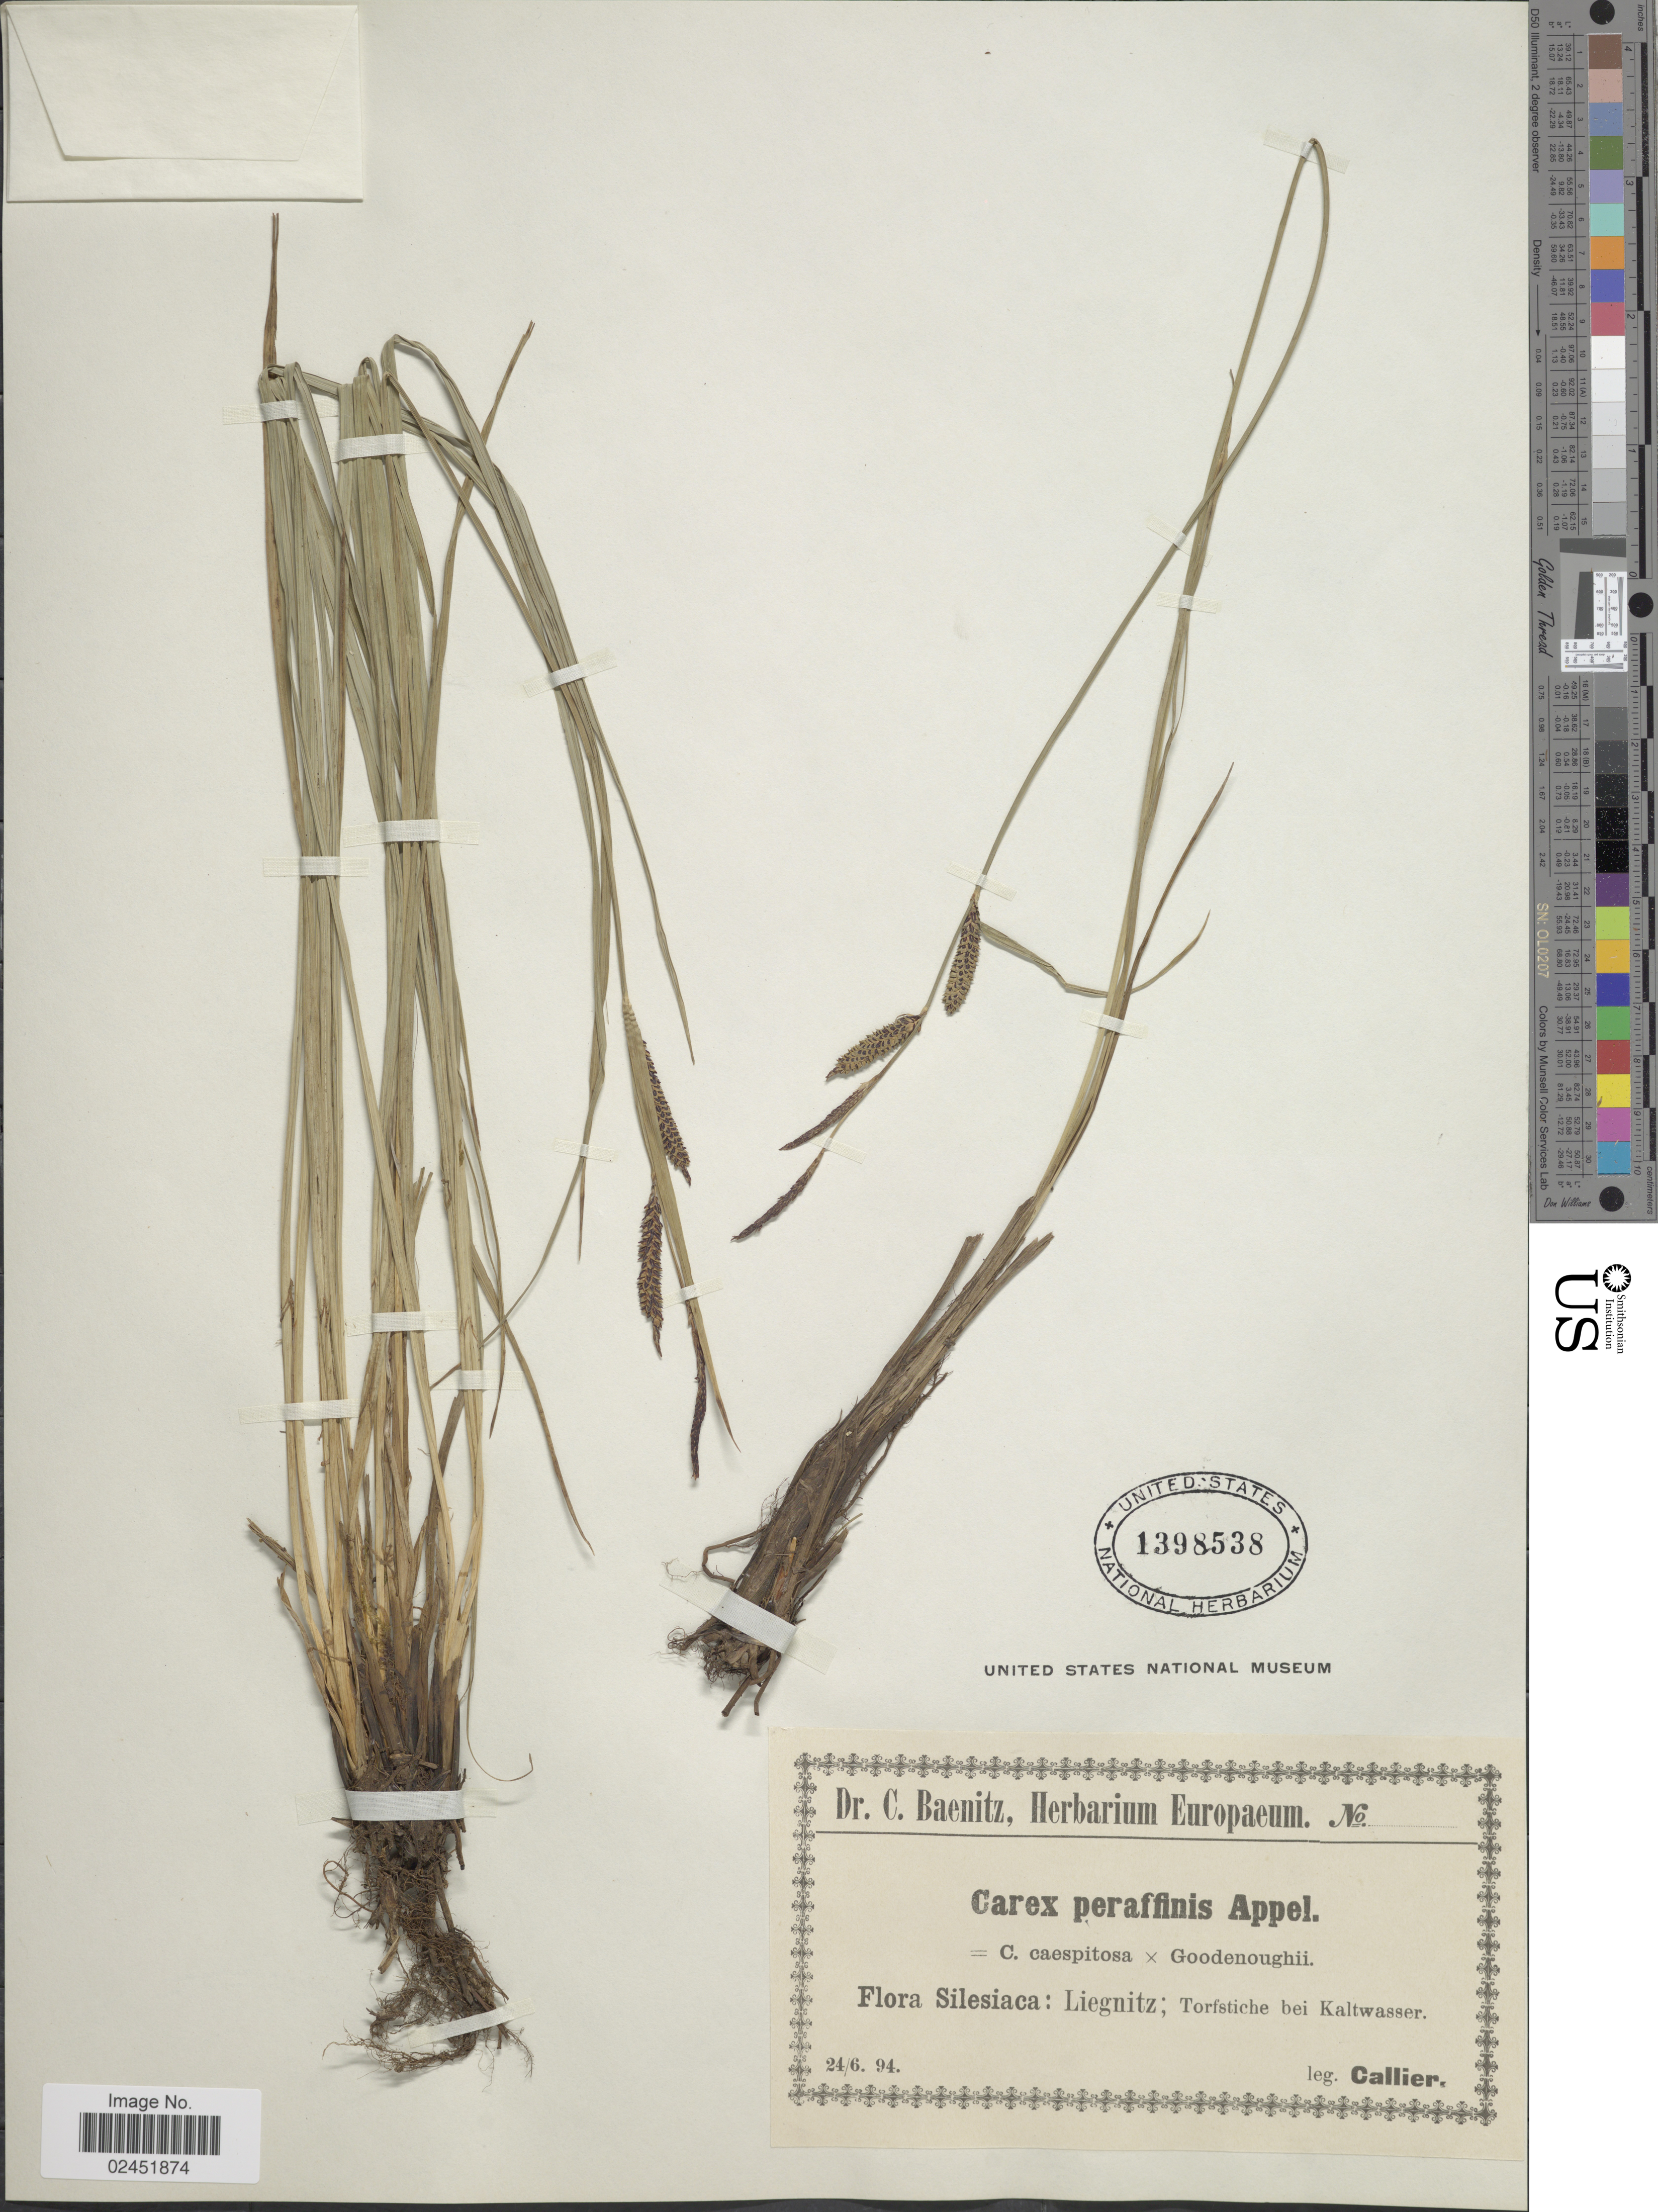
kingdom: Plantae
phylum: Tracheophyta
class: Liliopsida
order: Poales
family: Cyperaceae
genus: Carex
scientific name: Carex x bolina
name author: O. Lang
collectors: -- Callier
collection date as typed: Transcribed d/m/y: 24/6/94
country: Poland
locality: Silesiaca: Liegnitz; Torfstiche bei Kaltwasser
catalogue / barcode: US 1398538